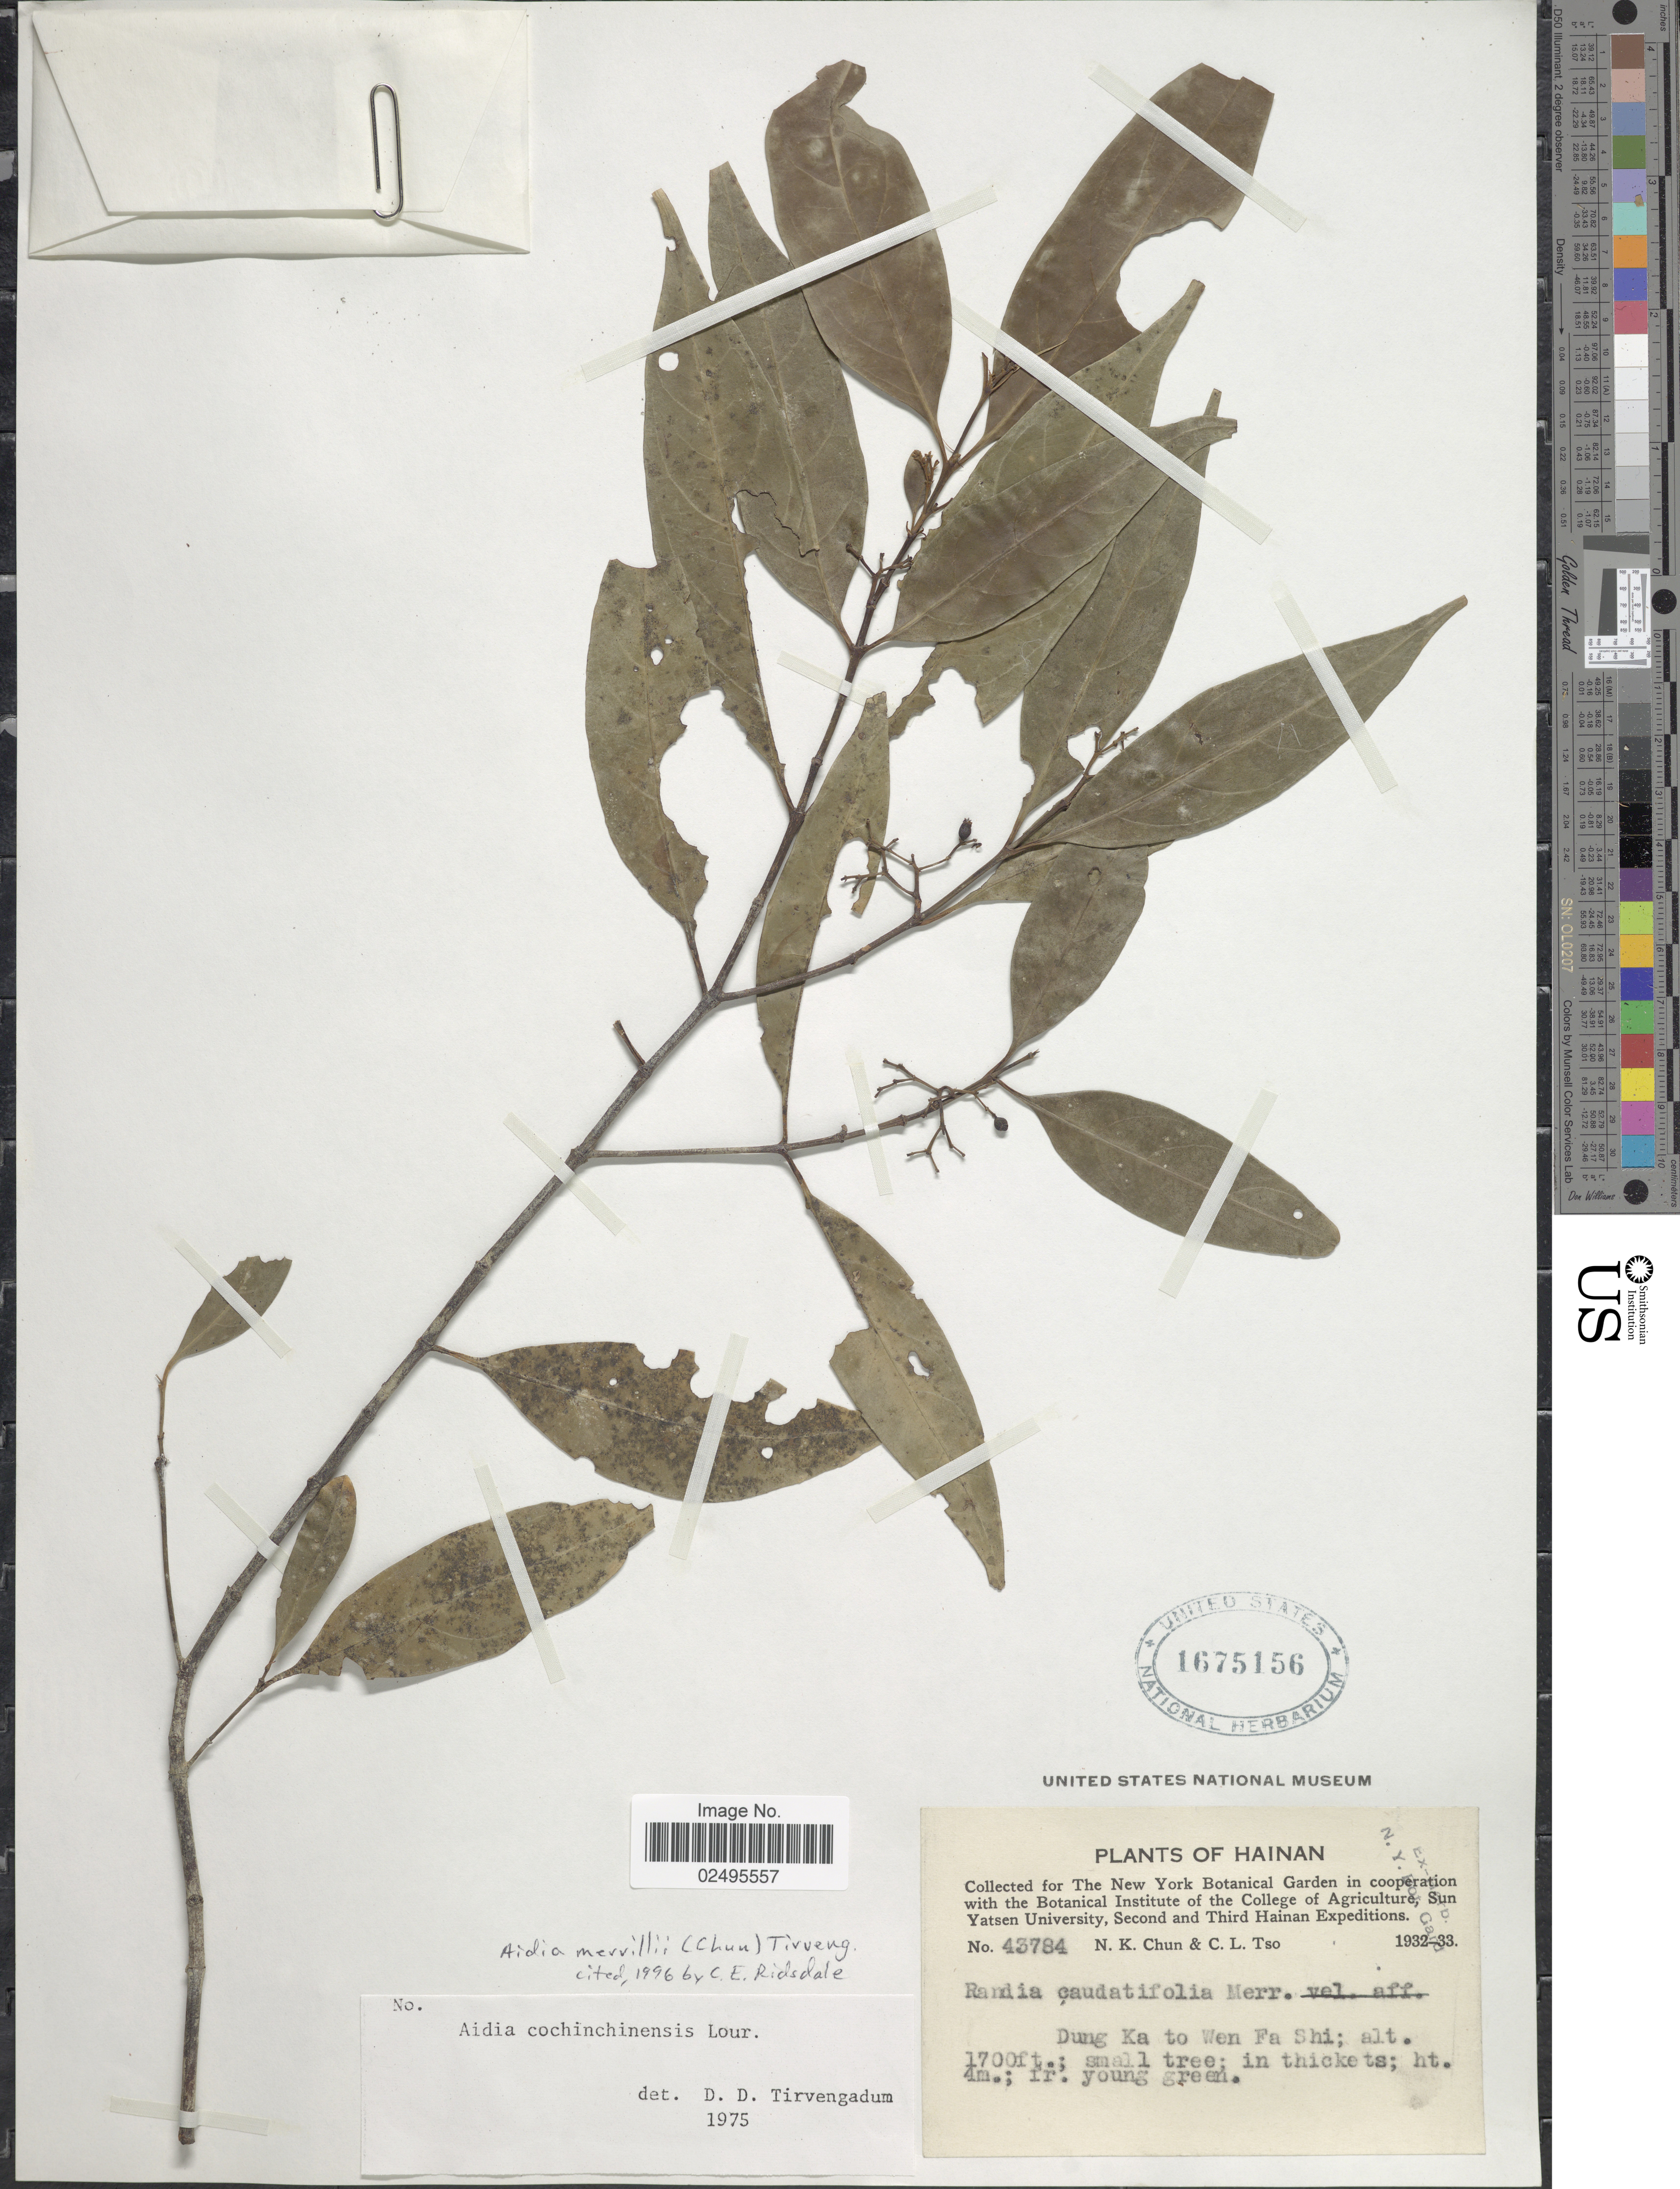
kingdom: Plantae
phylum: Tracheophyta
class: Magnoliopsida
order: Gentianales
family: Rubiaceae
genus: Aidia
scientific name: Aidia merrillii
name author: (Chun) Tirveng.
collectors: N. K. Chun & C. Tso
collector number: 43784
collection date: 1932/1933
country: China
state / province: Hainan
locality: Dung Ka to Wen Fa Shi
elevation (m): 518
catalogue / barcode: US 1675156